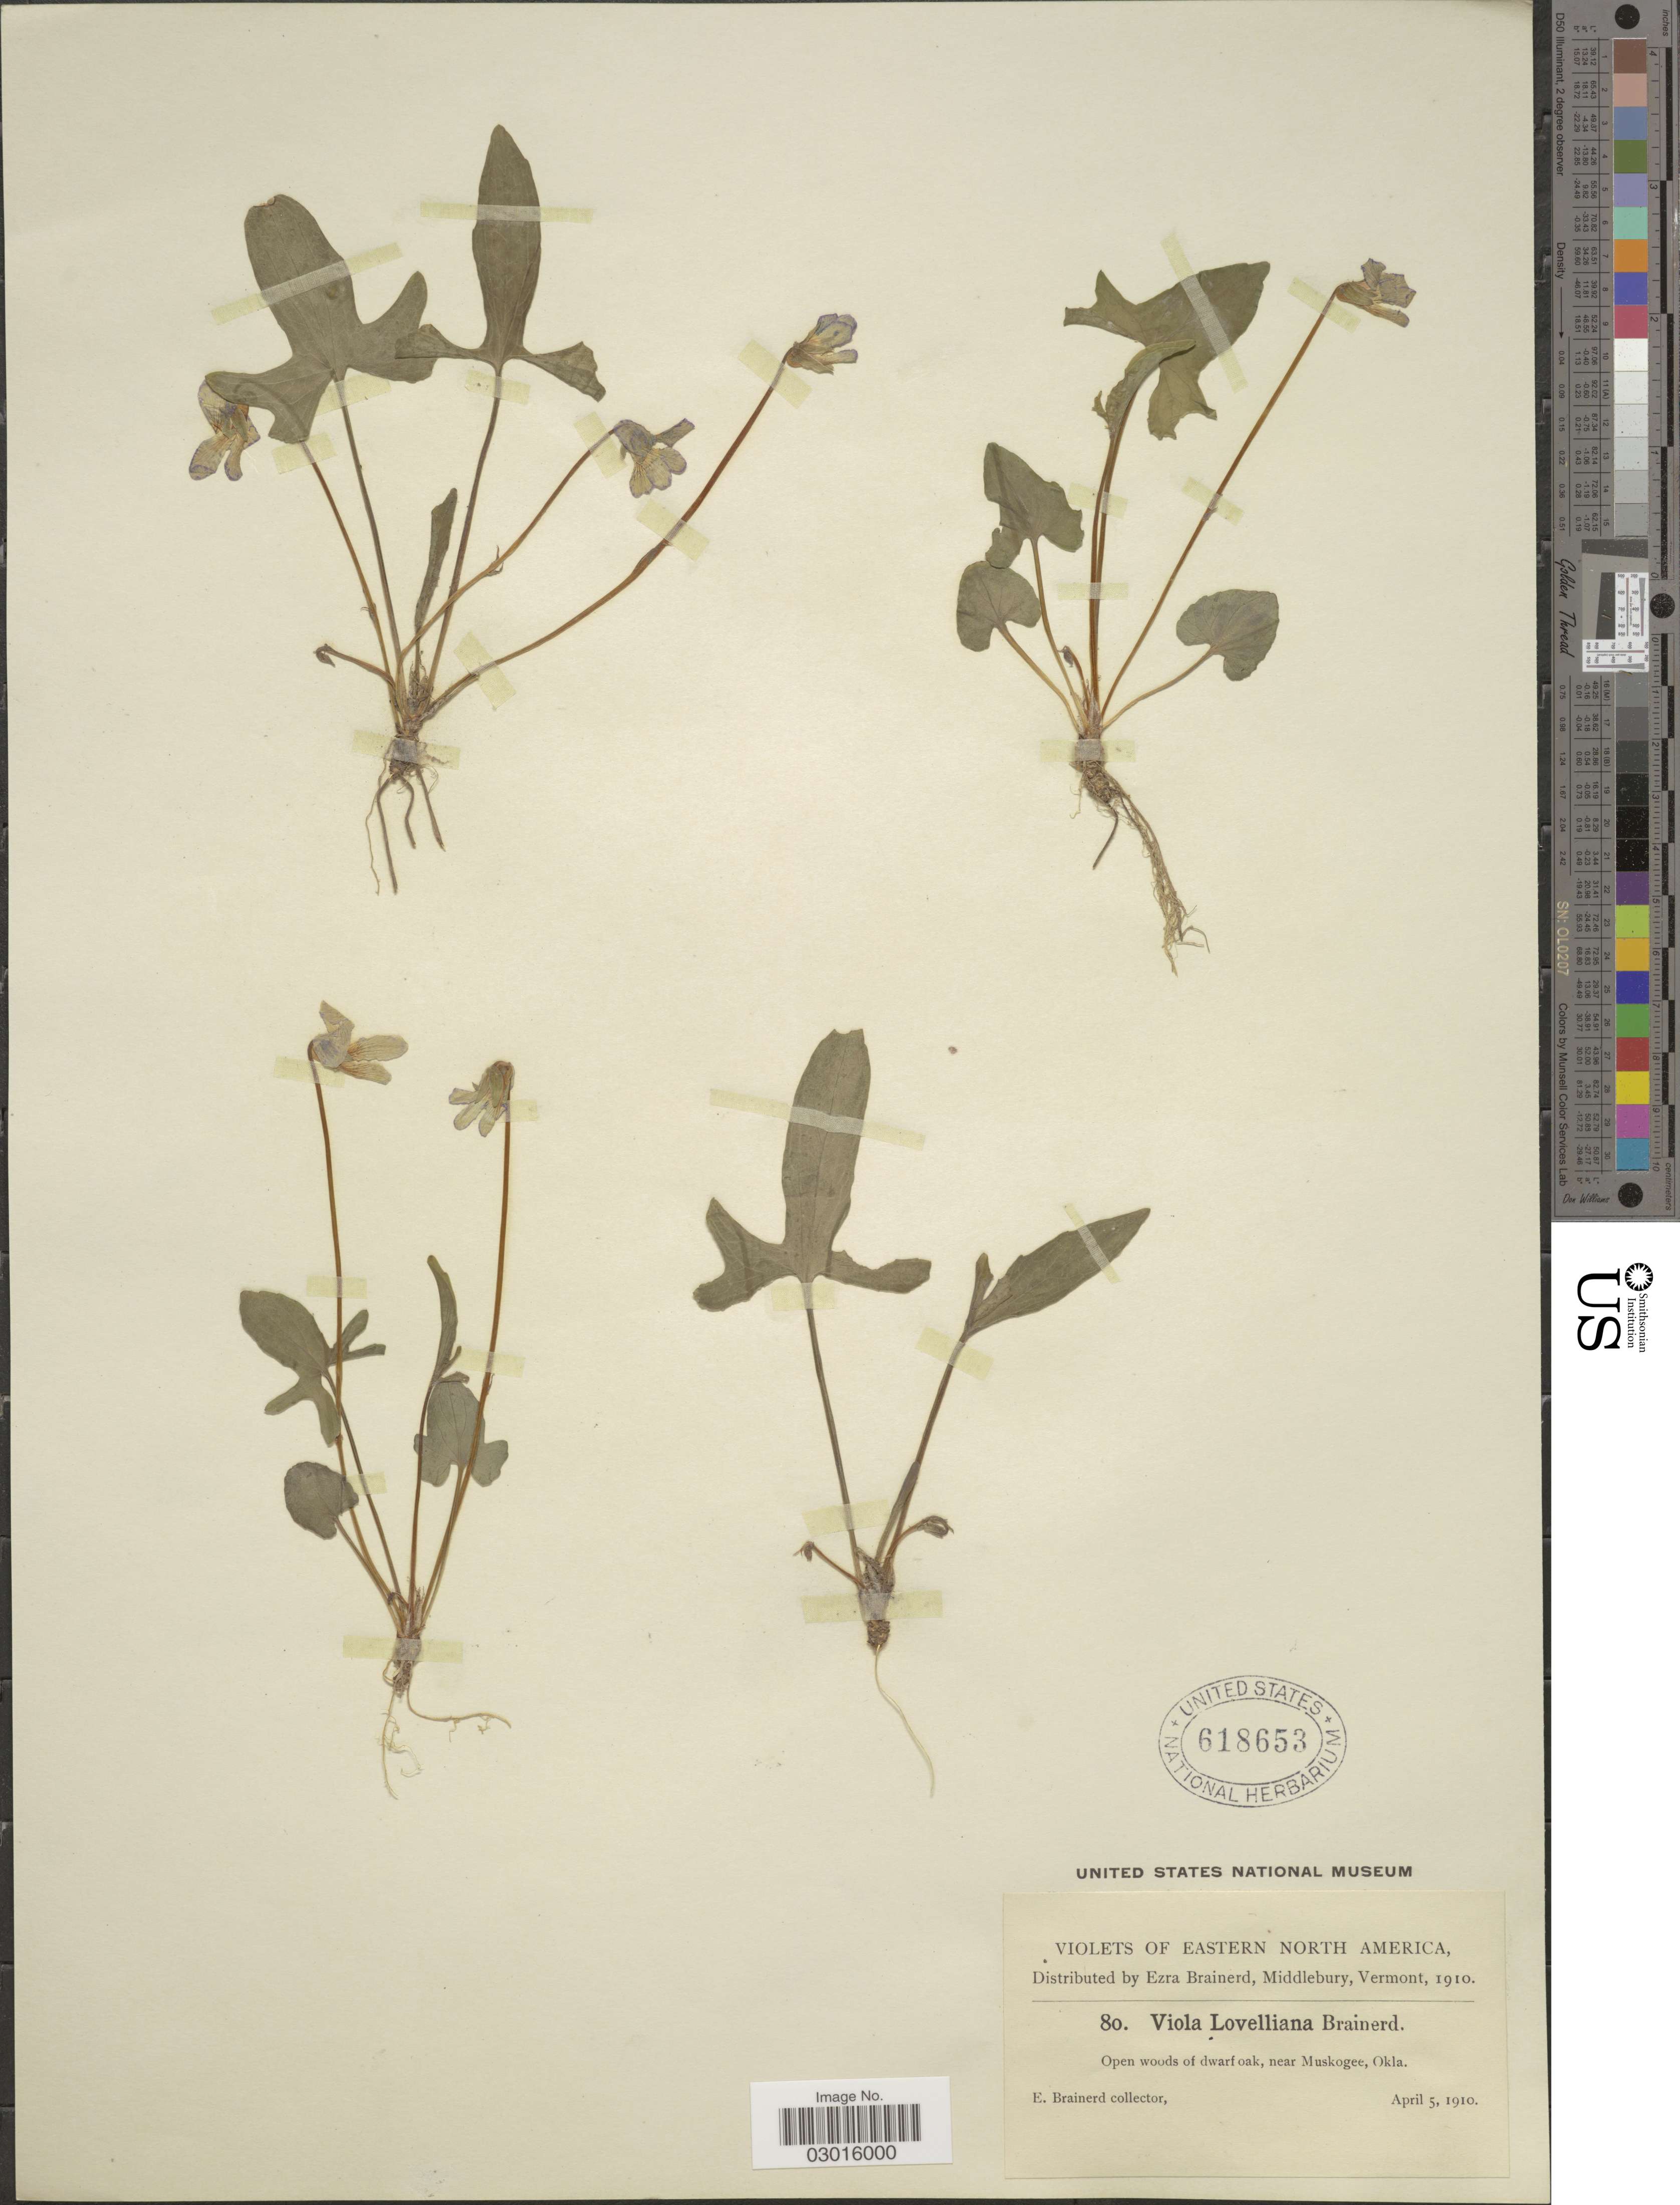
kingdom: Plantae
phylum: Tracheophyta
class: Magnoliopsida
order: Malpighiales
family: Violaceae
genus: Viola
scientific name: Viola lovelliana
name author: Brainerd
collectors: E. Brainerd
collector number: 80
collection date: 1910-04-05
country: United States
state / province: Oklahoma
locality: Eastern North America, Open woods of dwarf oak, near Muskogee.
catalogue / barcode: US 618653